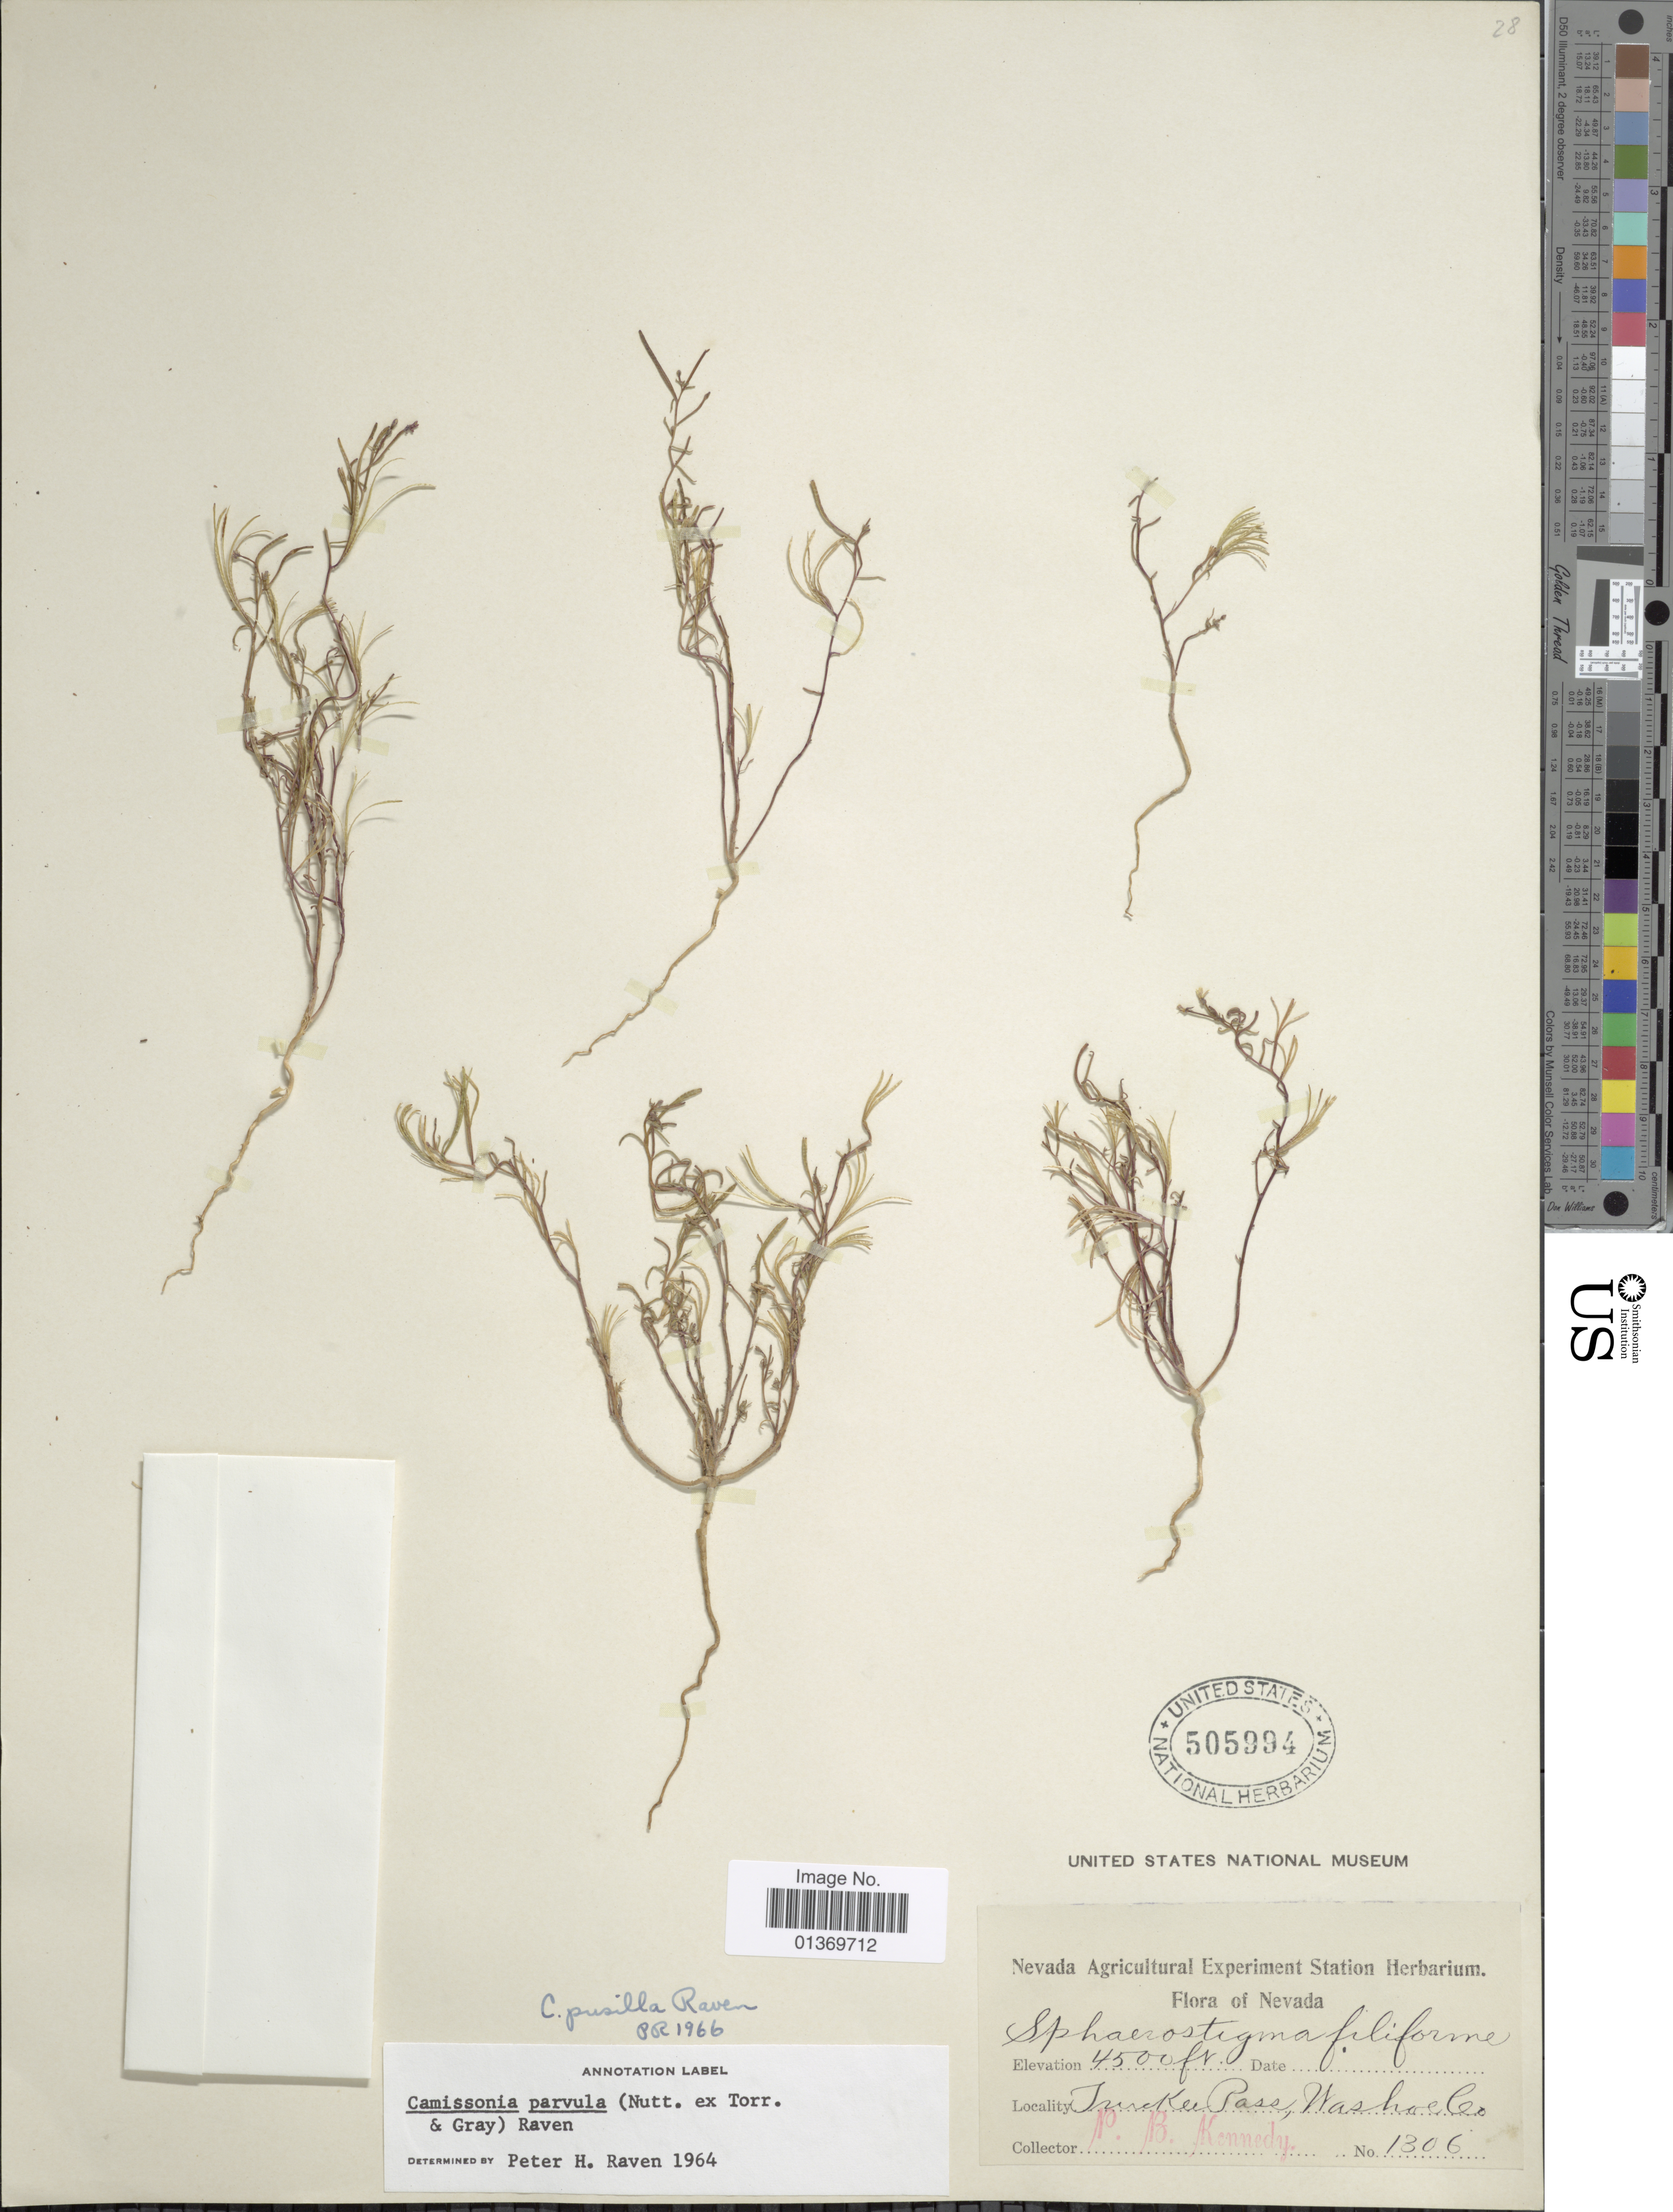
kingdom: Plantae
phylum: Tracheophyta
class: Magnoliopsida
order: Myrtales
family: Onagraceae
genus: Camissonia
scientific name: Camissonia pusilla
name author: P.H. Raven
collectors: P. B. Kennedy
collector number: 1306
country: United States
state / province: Nevada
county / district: Washoe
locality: Truckee Pass, Washoe Co.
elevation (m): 1372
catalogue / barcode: US 505994